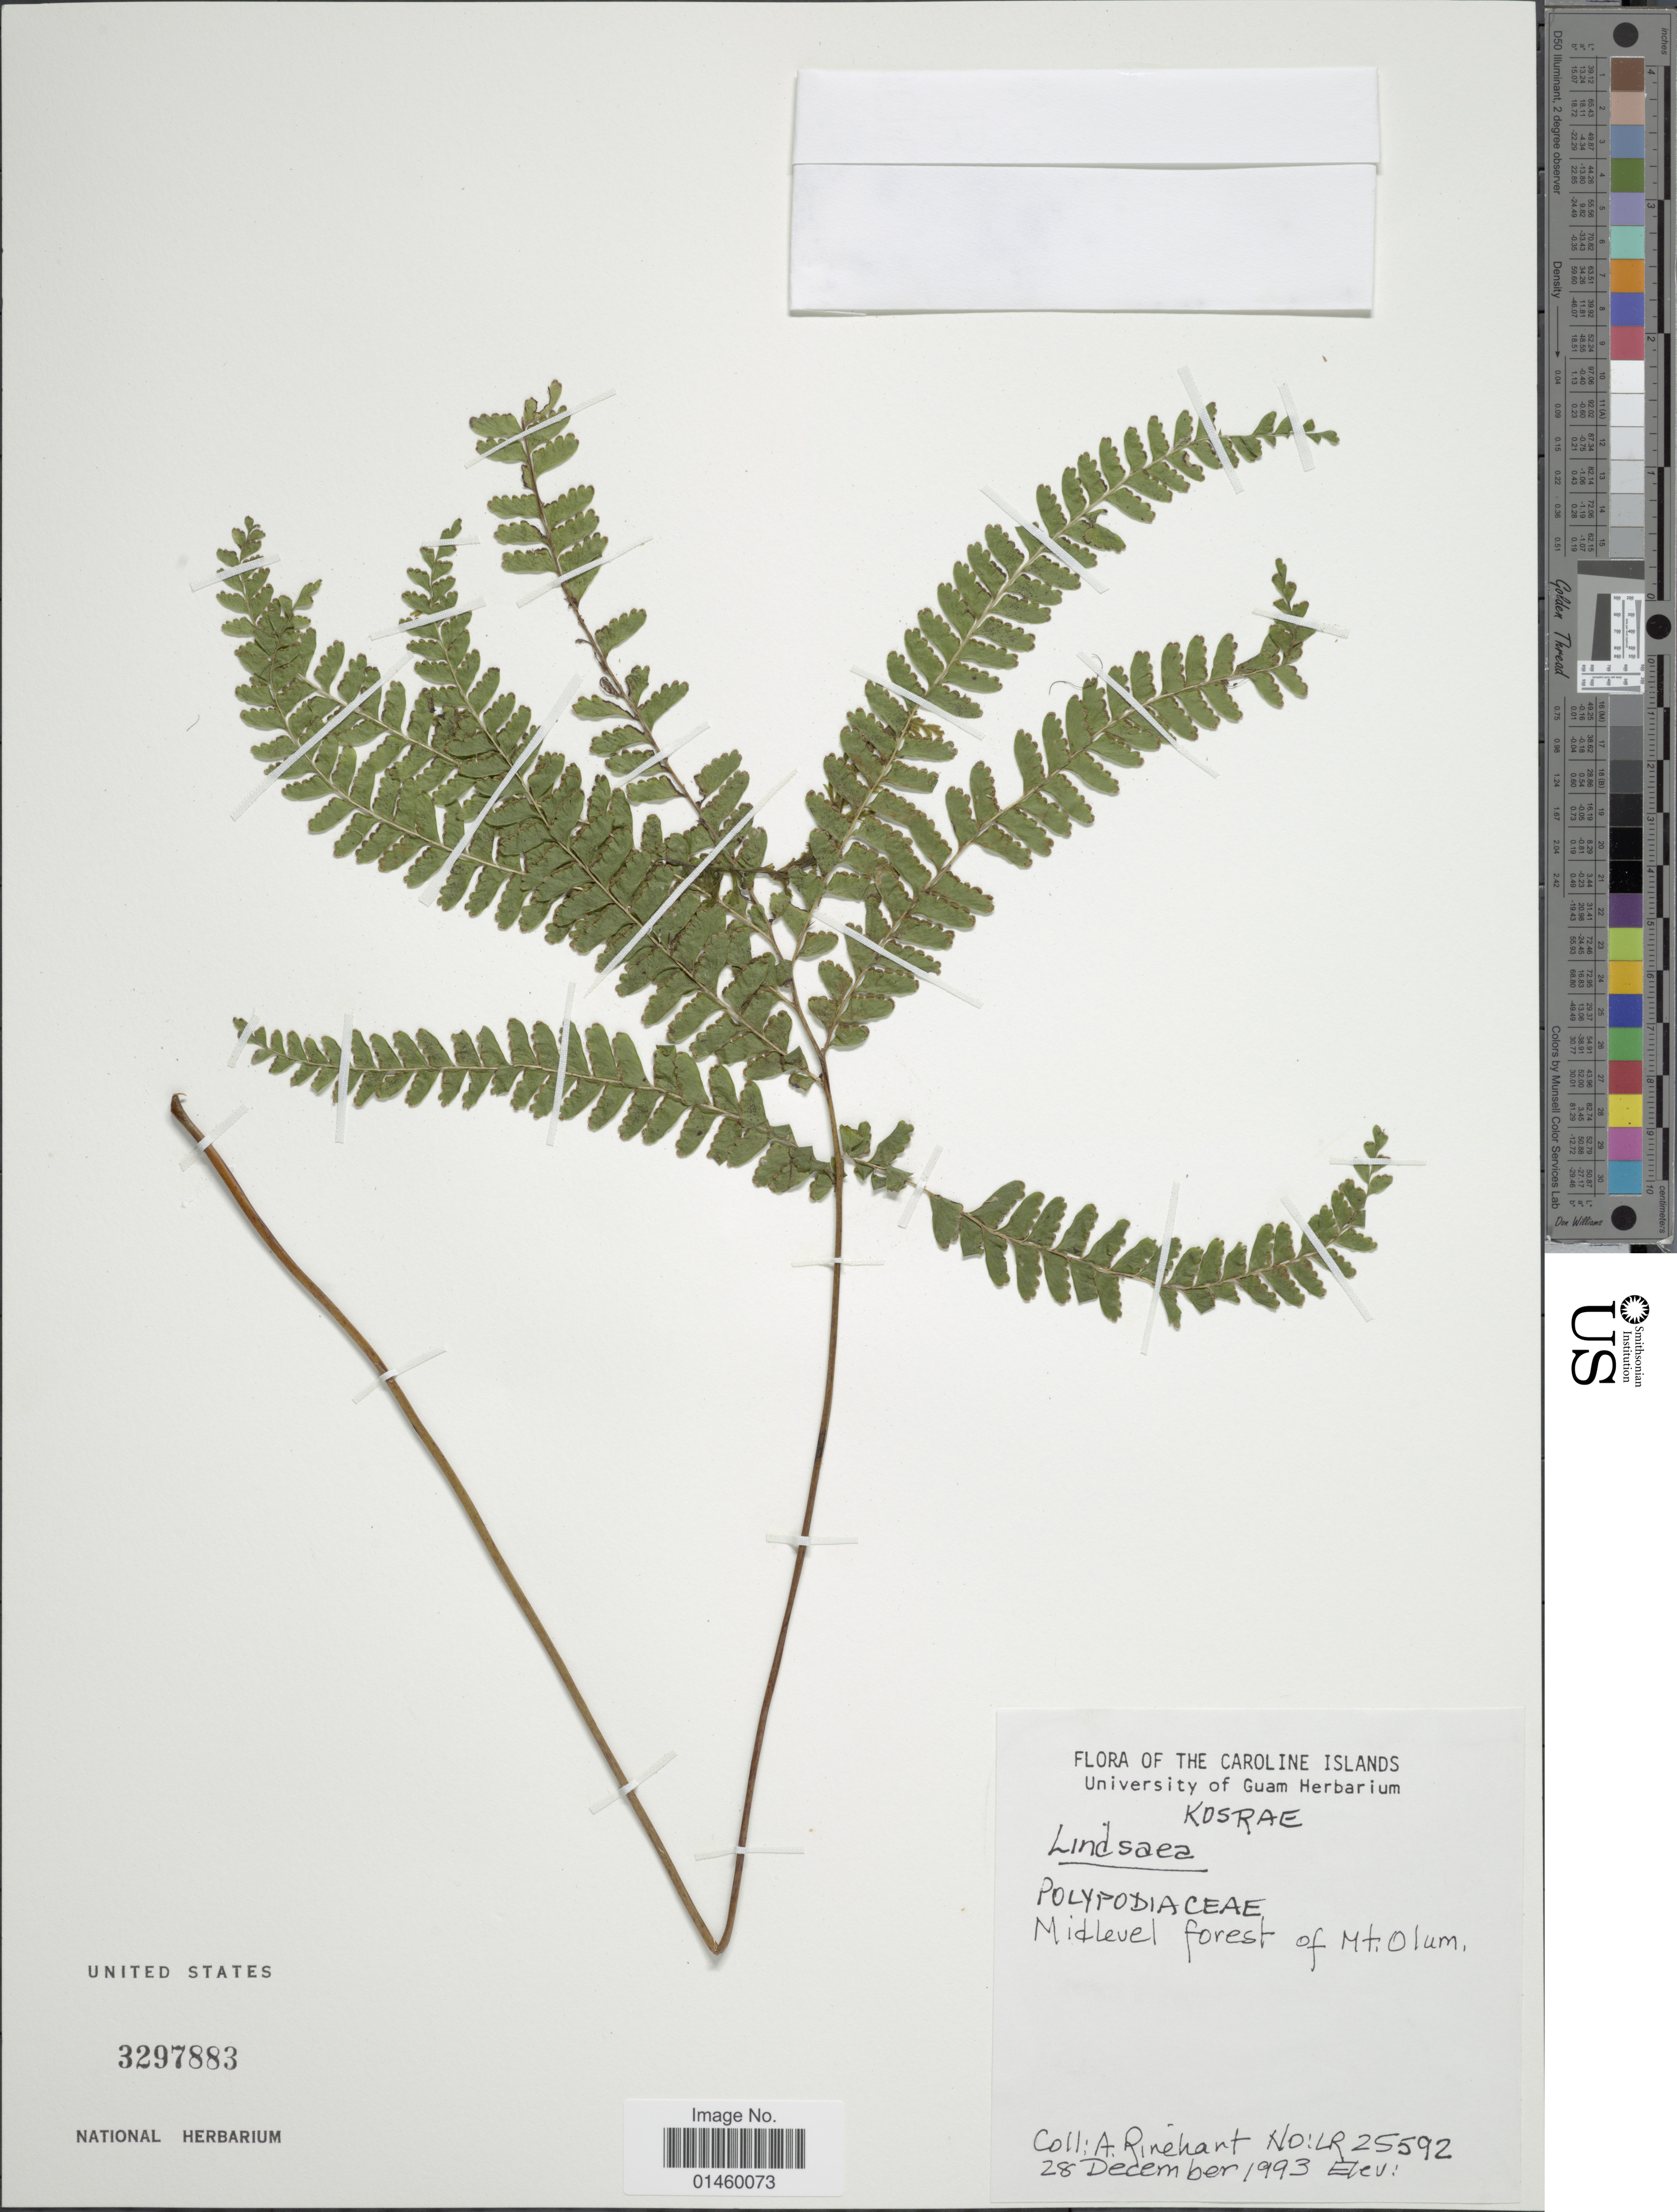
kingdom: Plantae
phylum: Tracheophyta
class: Polypodiopsida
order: Polypodiales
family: Lindsaeaceae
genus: Lindsaea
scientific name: Lindsaea sp.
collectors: A. Rinehart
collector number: LR25592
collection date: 1993-12-28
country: Micronesia, Federated States of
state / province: Kosrae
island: Kosrae [Kusaie]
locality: The Caroline Islands. Midlevel forest of Mt. Olum.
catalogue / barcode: US 3297883